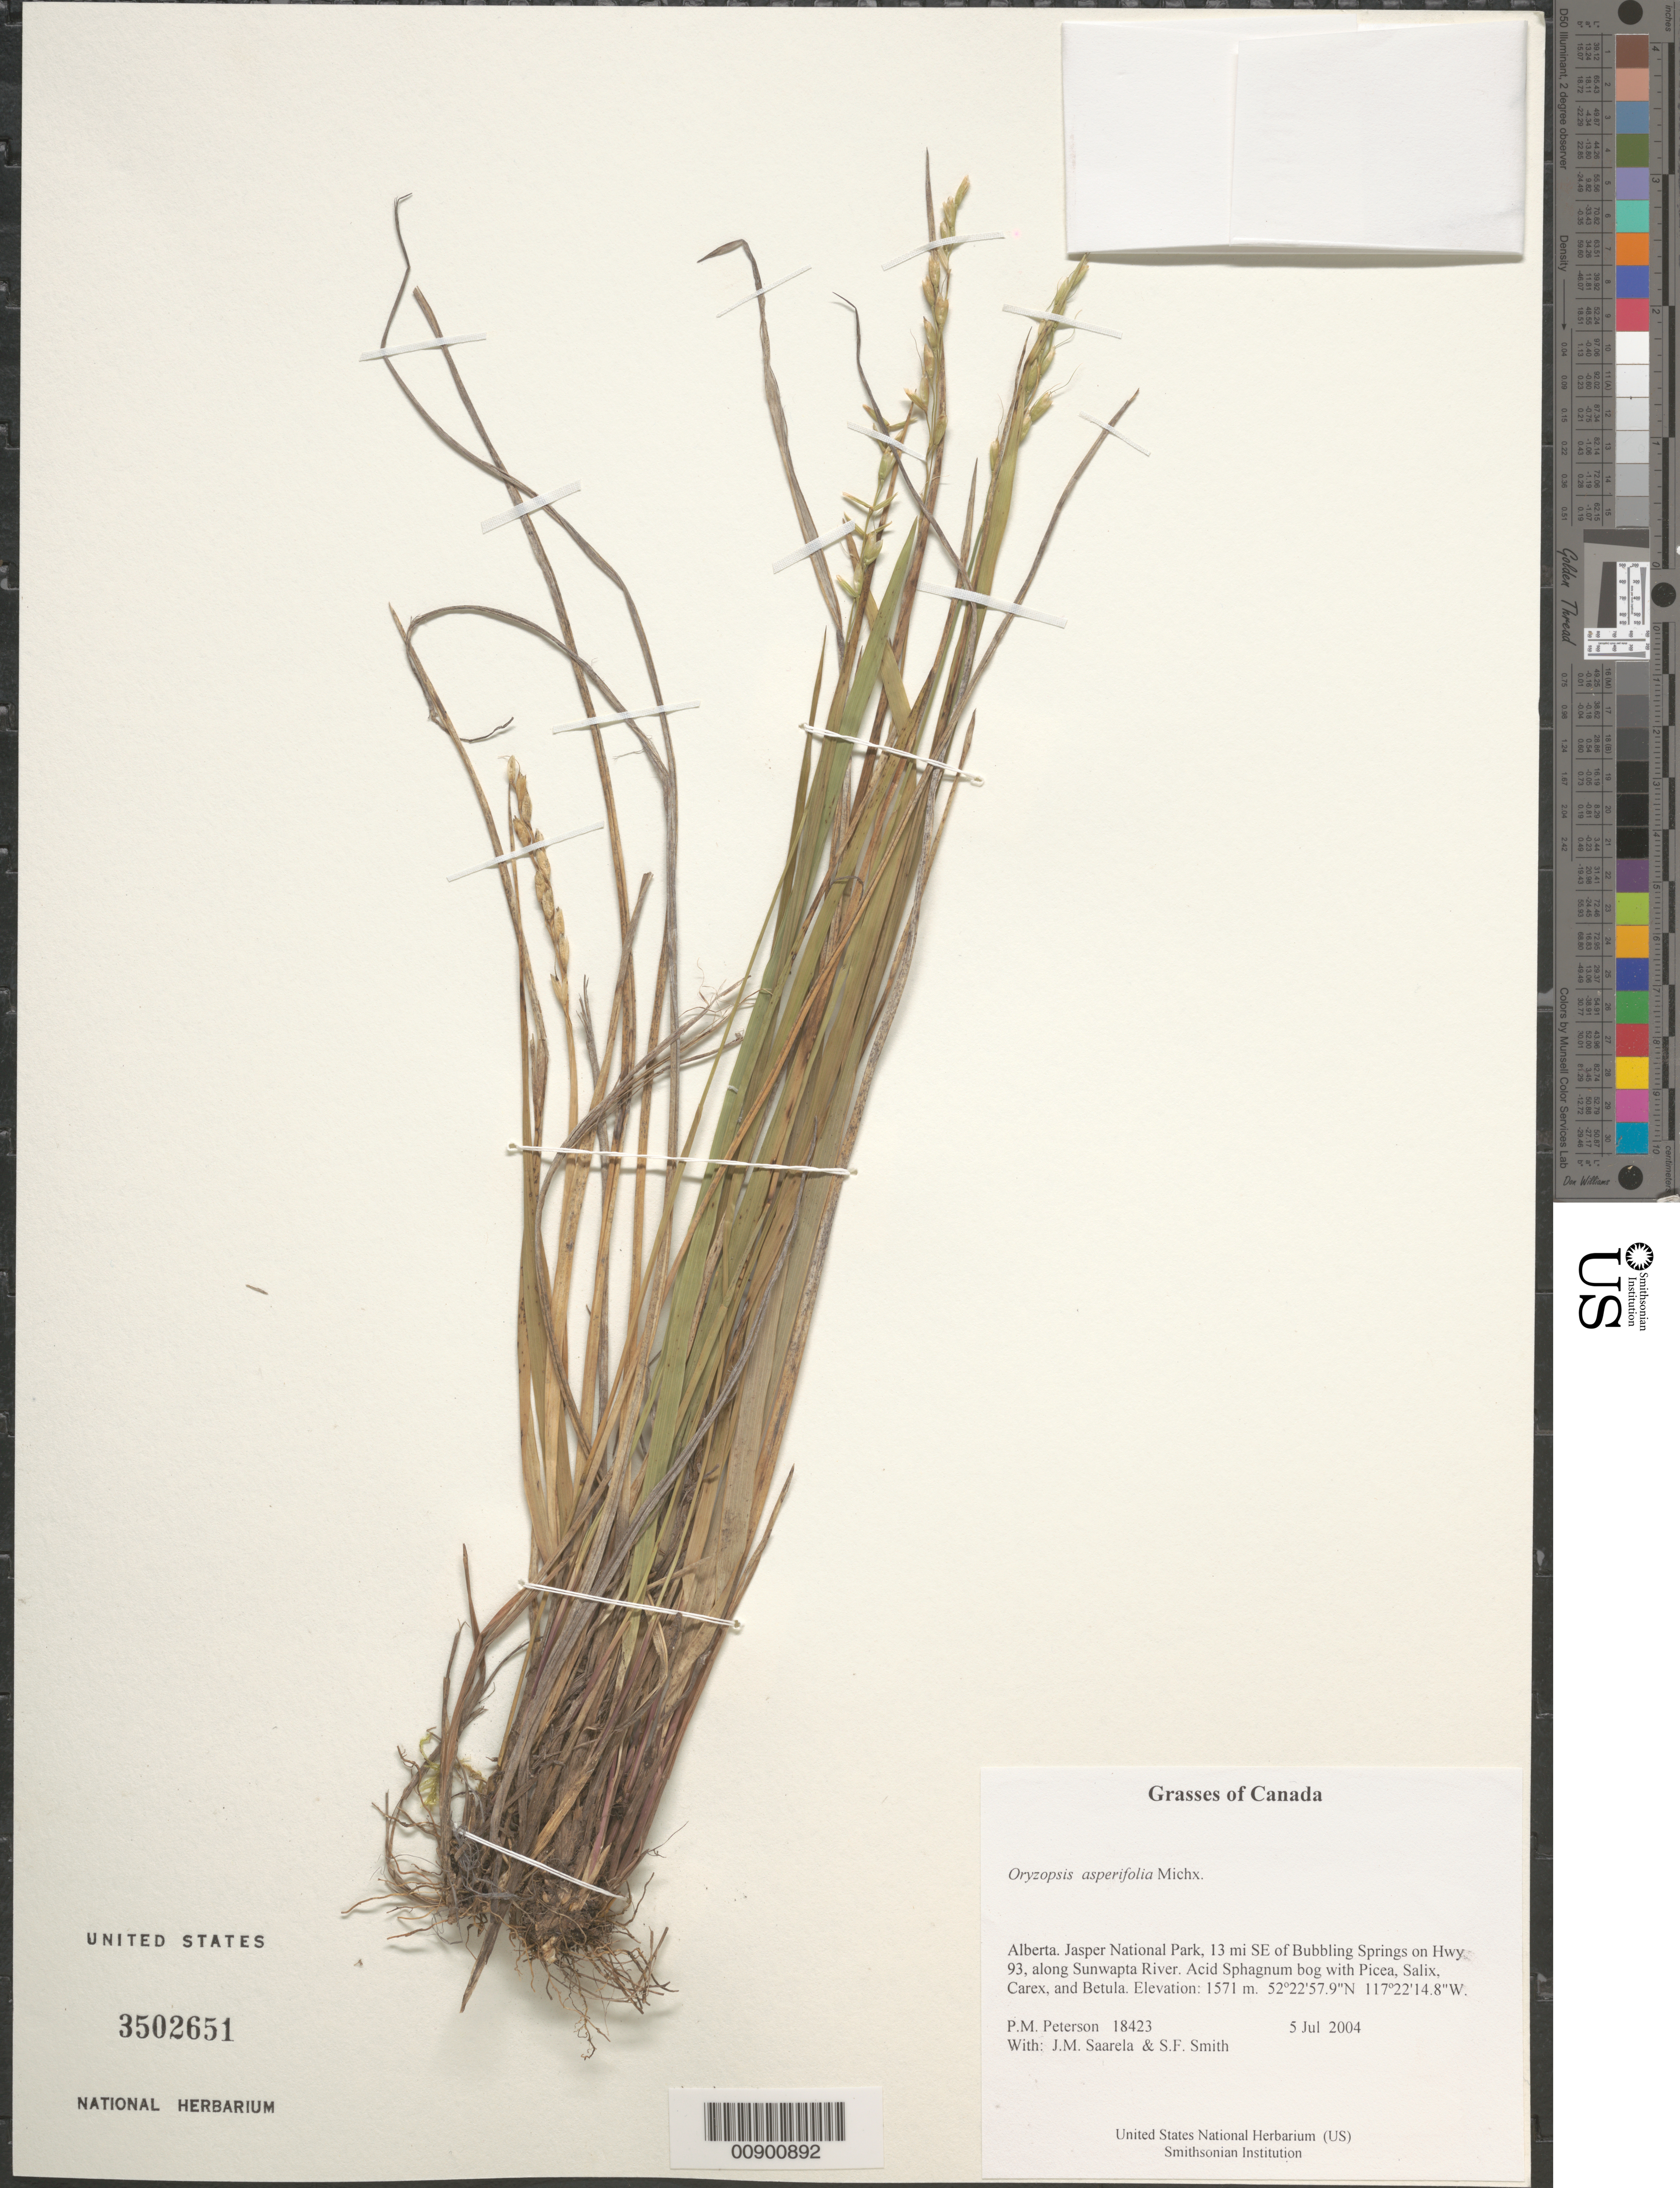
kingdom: Plantae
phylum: Tracheophyta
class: Liliopsida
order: Poales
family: Poaceae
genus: Oryzopsis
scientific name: Oryzopsis asperifolia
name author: Michx.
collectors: P. M. Peterson, J. Saarela & S.F. Smith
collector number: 18423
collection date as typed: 05 Jul 2004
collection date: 2004-07-05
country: Canada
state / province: Alberta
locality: Jasper National Park, 13 mi SE of Bubbling Springs on Hwy 93, along Sunwapta River. Acid Sphagnum bog with Picea, Salix, Carex, and Betula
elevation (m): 1571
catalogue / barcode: US 3502651